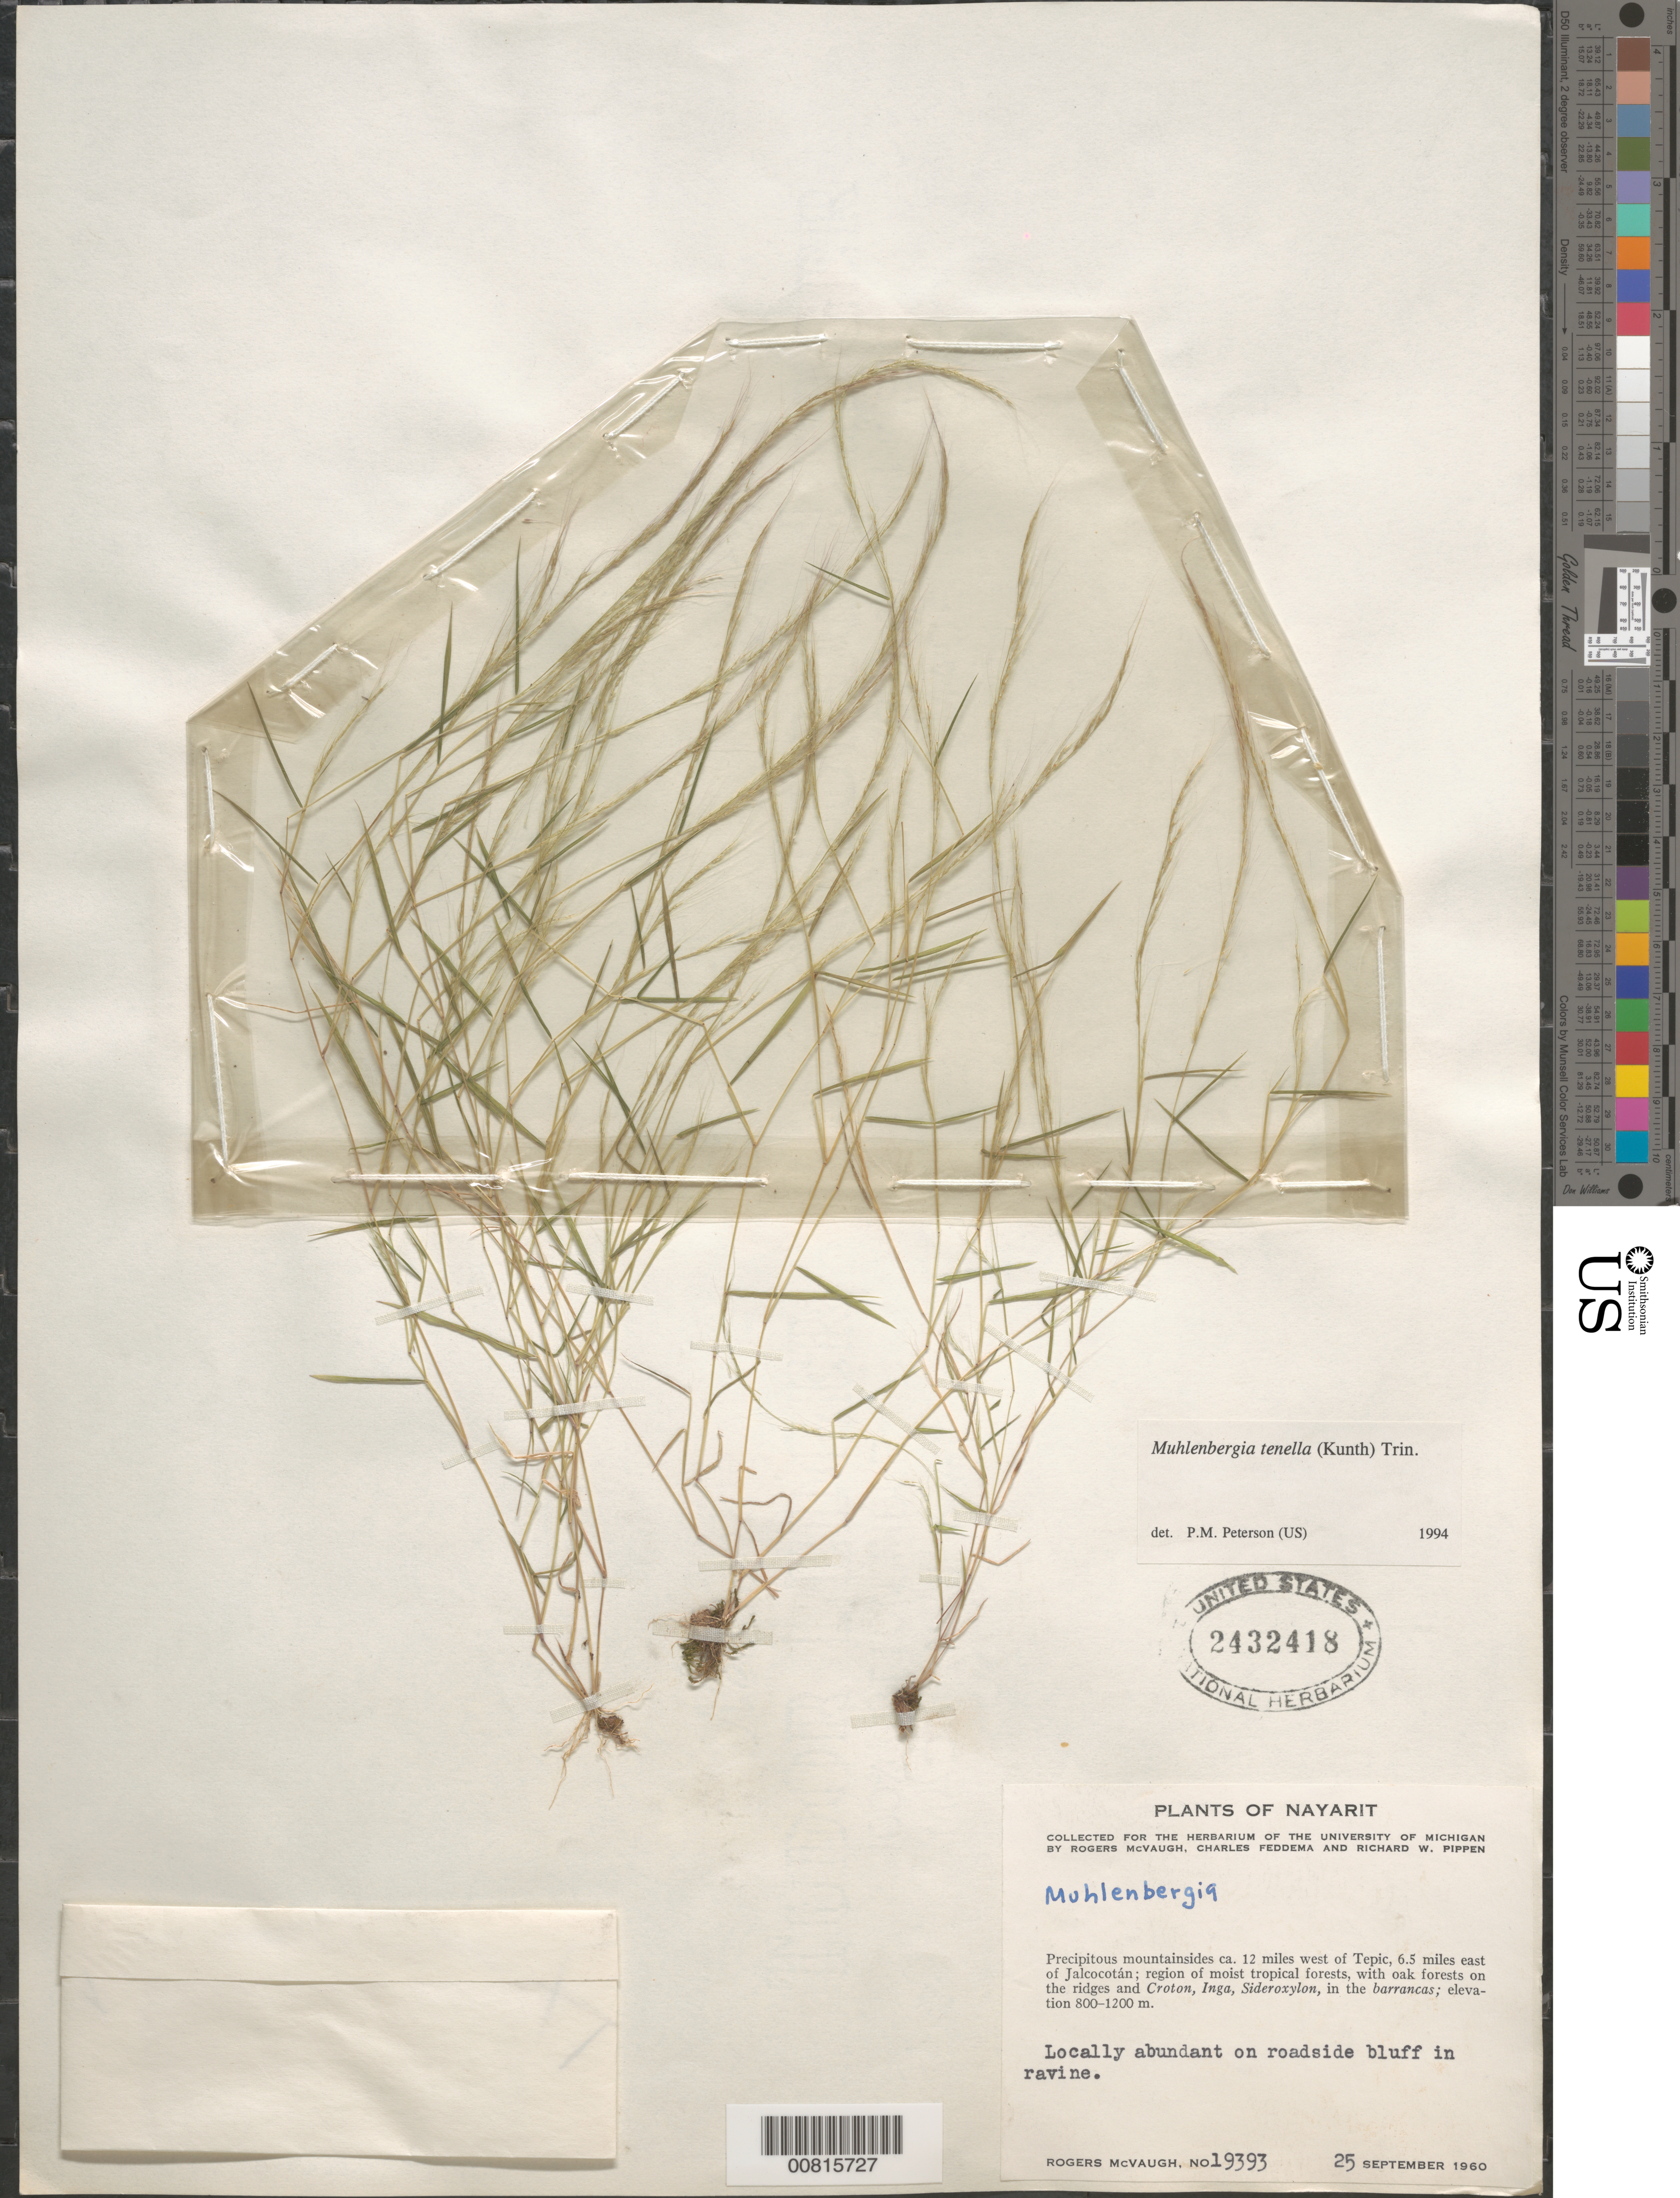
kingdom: Plantae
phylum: Tracheophyta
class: Liliopsida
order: Poales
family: Poaceae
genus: Muhlenbergia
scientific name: Muhlenbergia tenella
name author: (Kunth) Trin.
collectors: R. McVaugh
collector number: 19393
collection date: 1952-10-06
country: Mexico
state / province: Nayarit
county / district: San Blas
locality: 6.5 mi E of Jalcocotán, 12 mi W of Tepic, mpio. San Blas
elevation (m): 700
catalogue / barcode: US 2432418